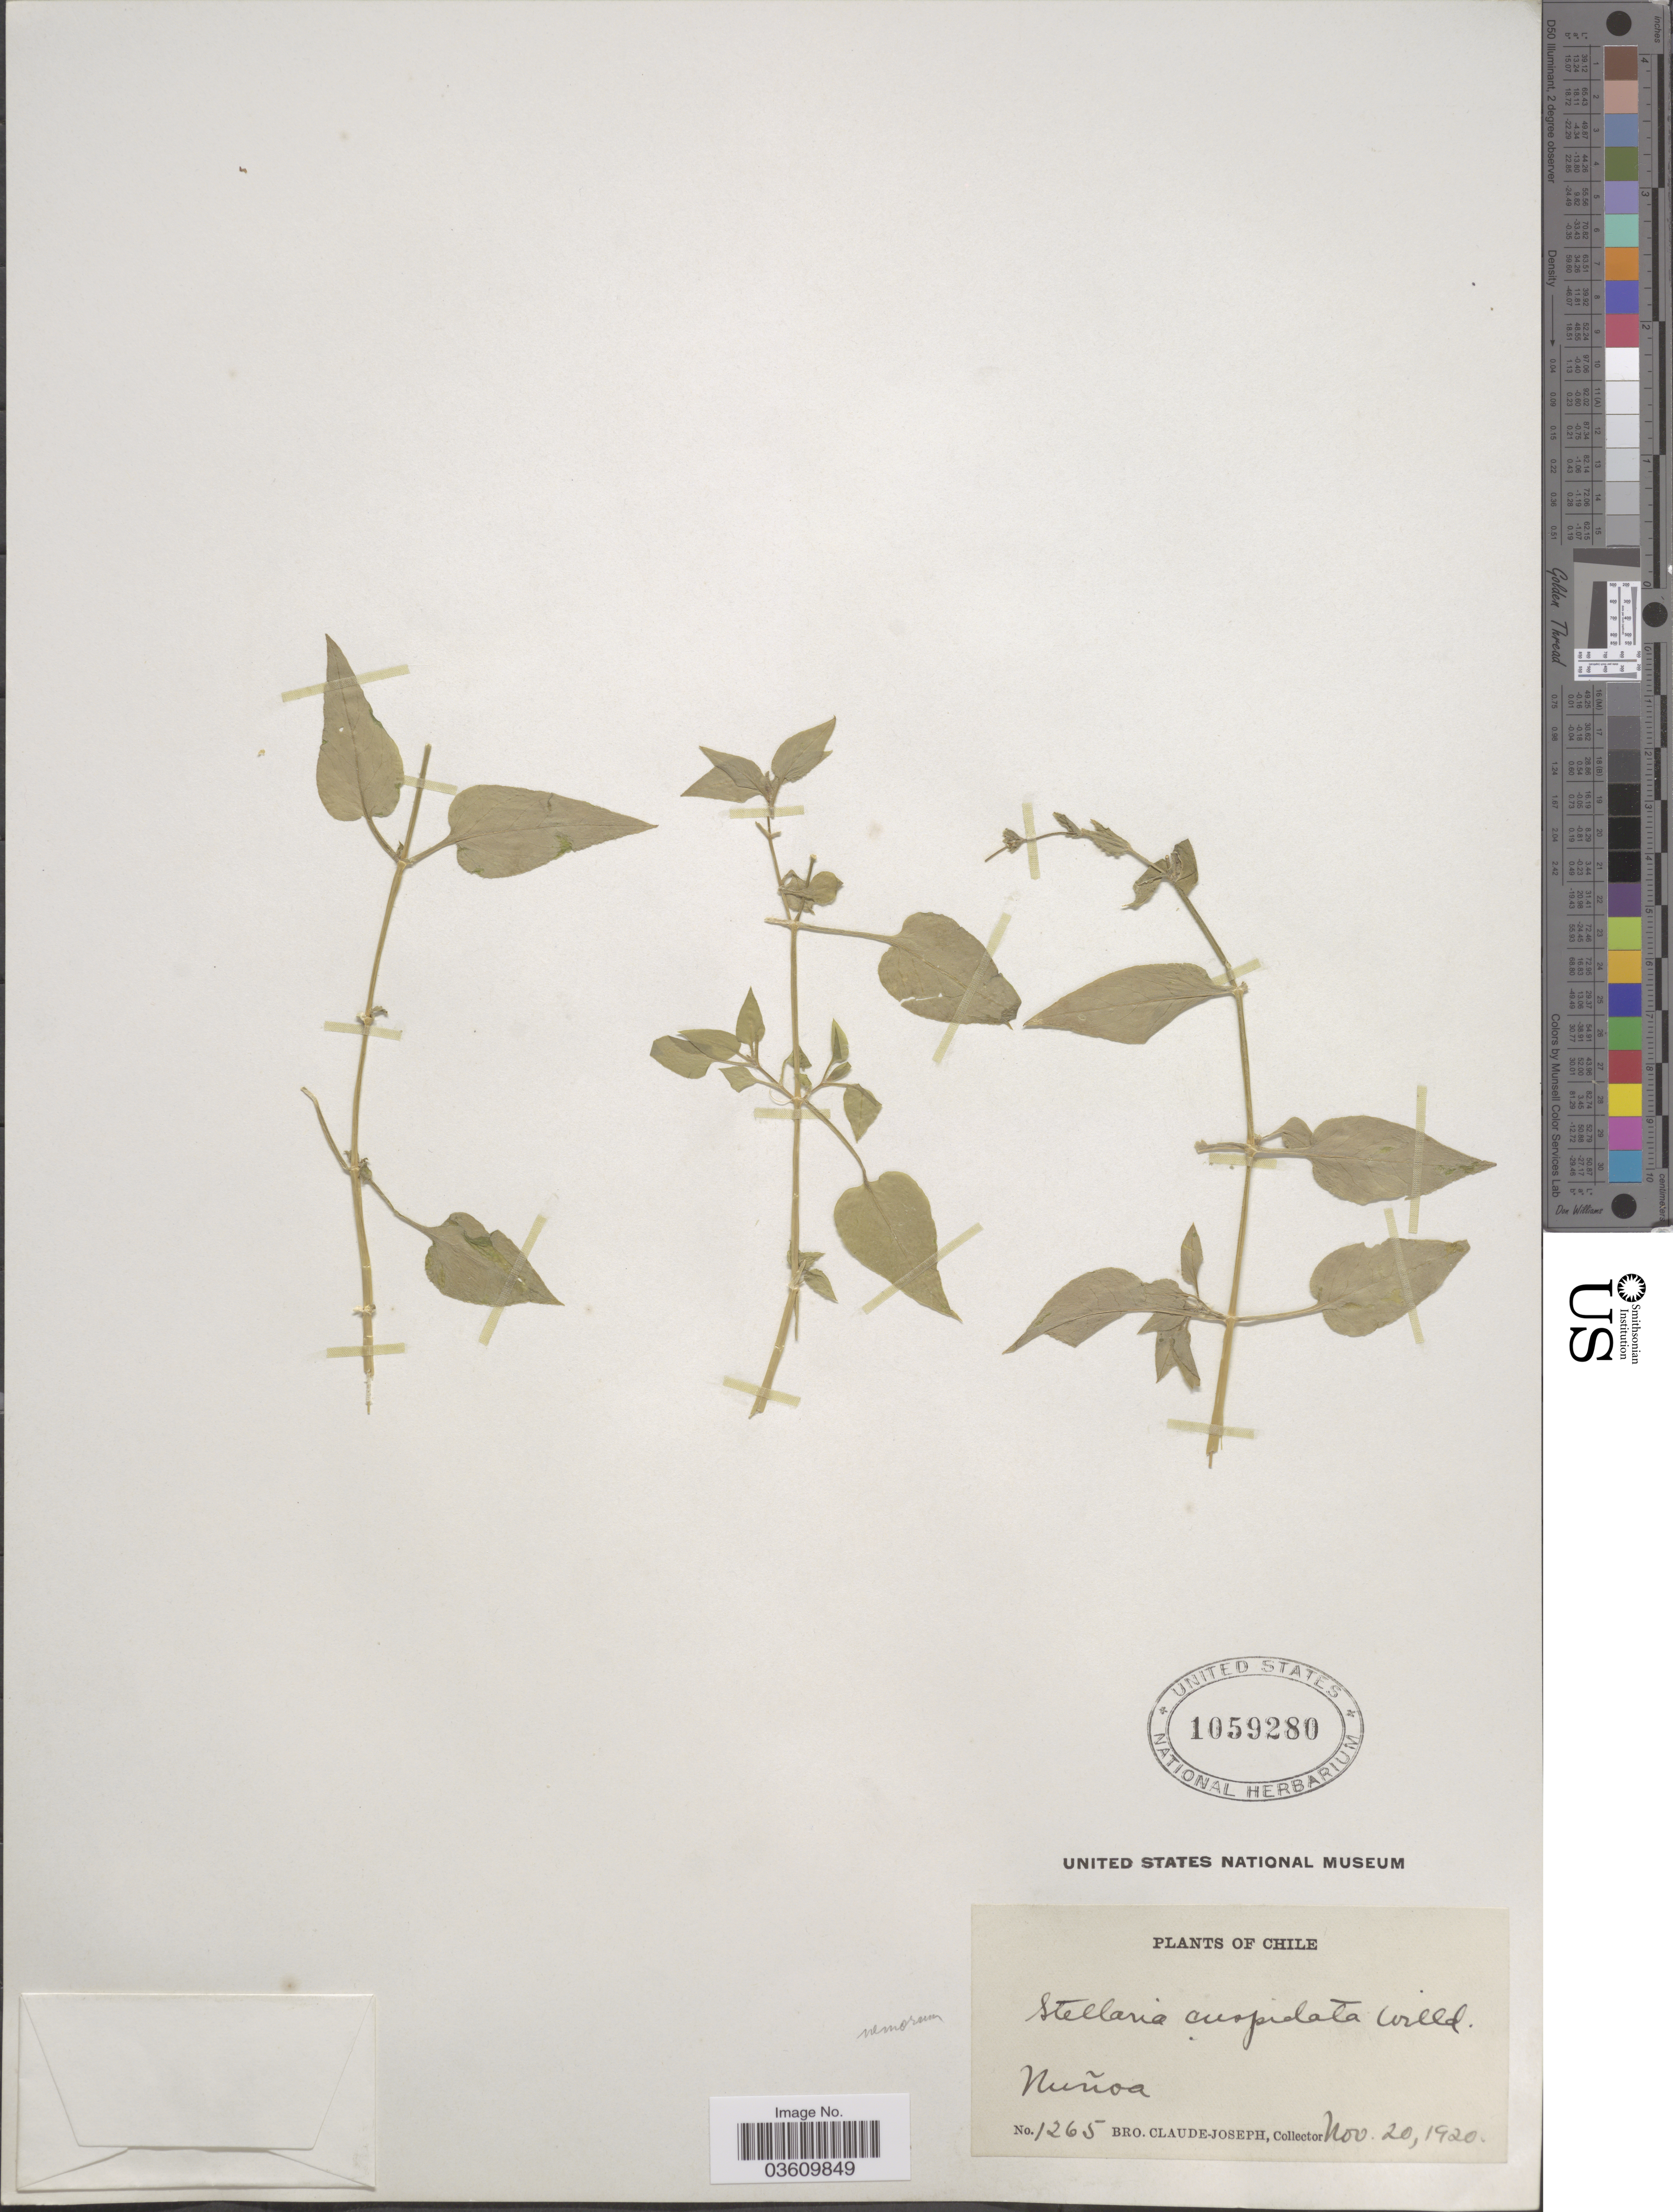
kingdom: Plantae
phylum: Tracheophyta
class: Magnoliopsida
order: Caryophyllales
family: Caryophyllaceae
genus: Stellaria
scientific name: Stellaria nemorum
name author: L.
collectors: Bro. Claude-Joseph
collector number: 1265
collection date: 1920-11-20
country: Chile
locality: Nuñoa.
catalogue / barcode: US 1059280